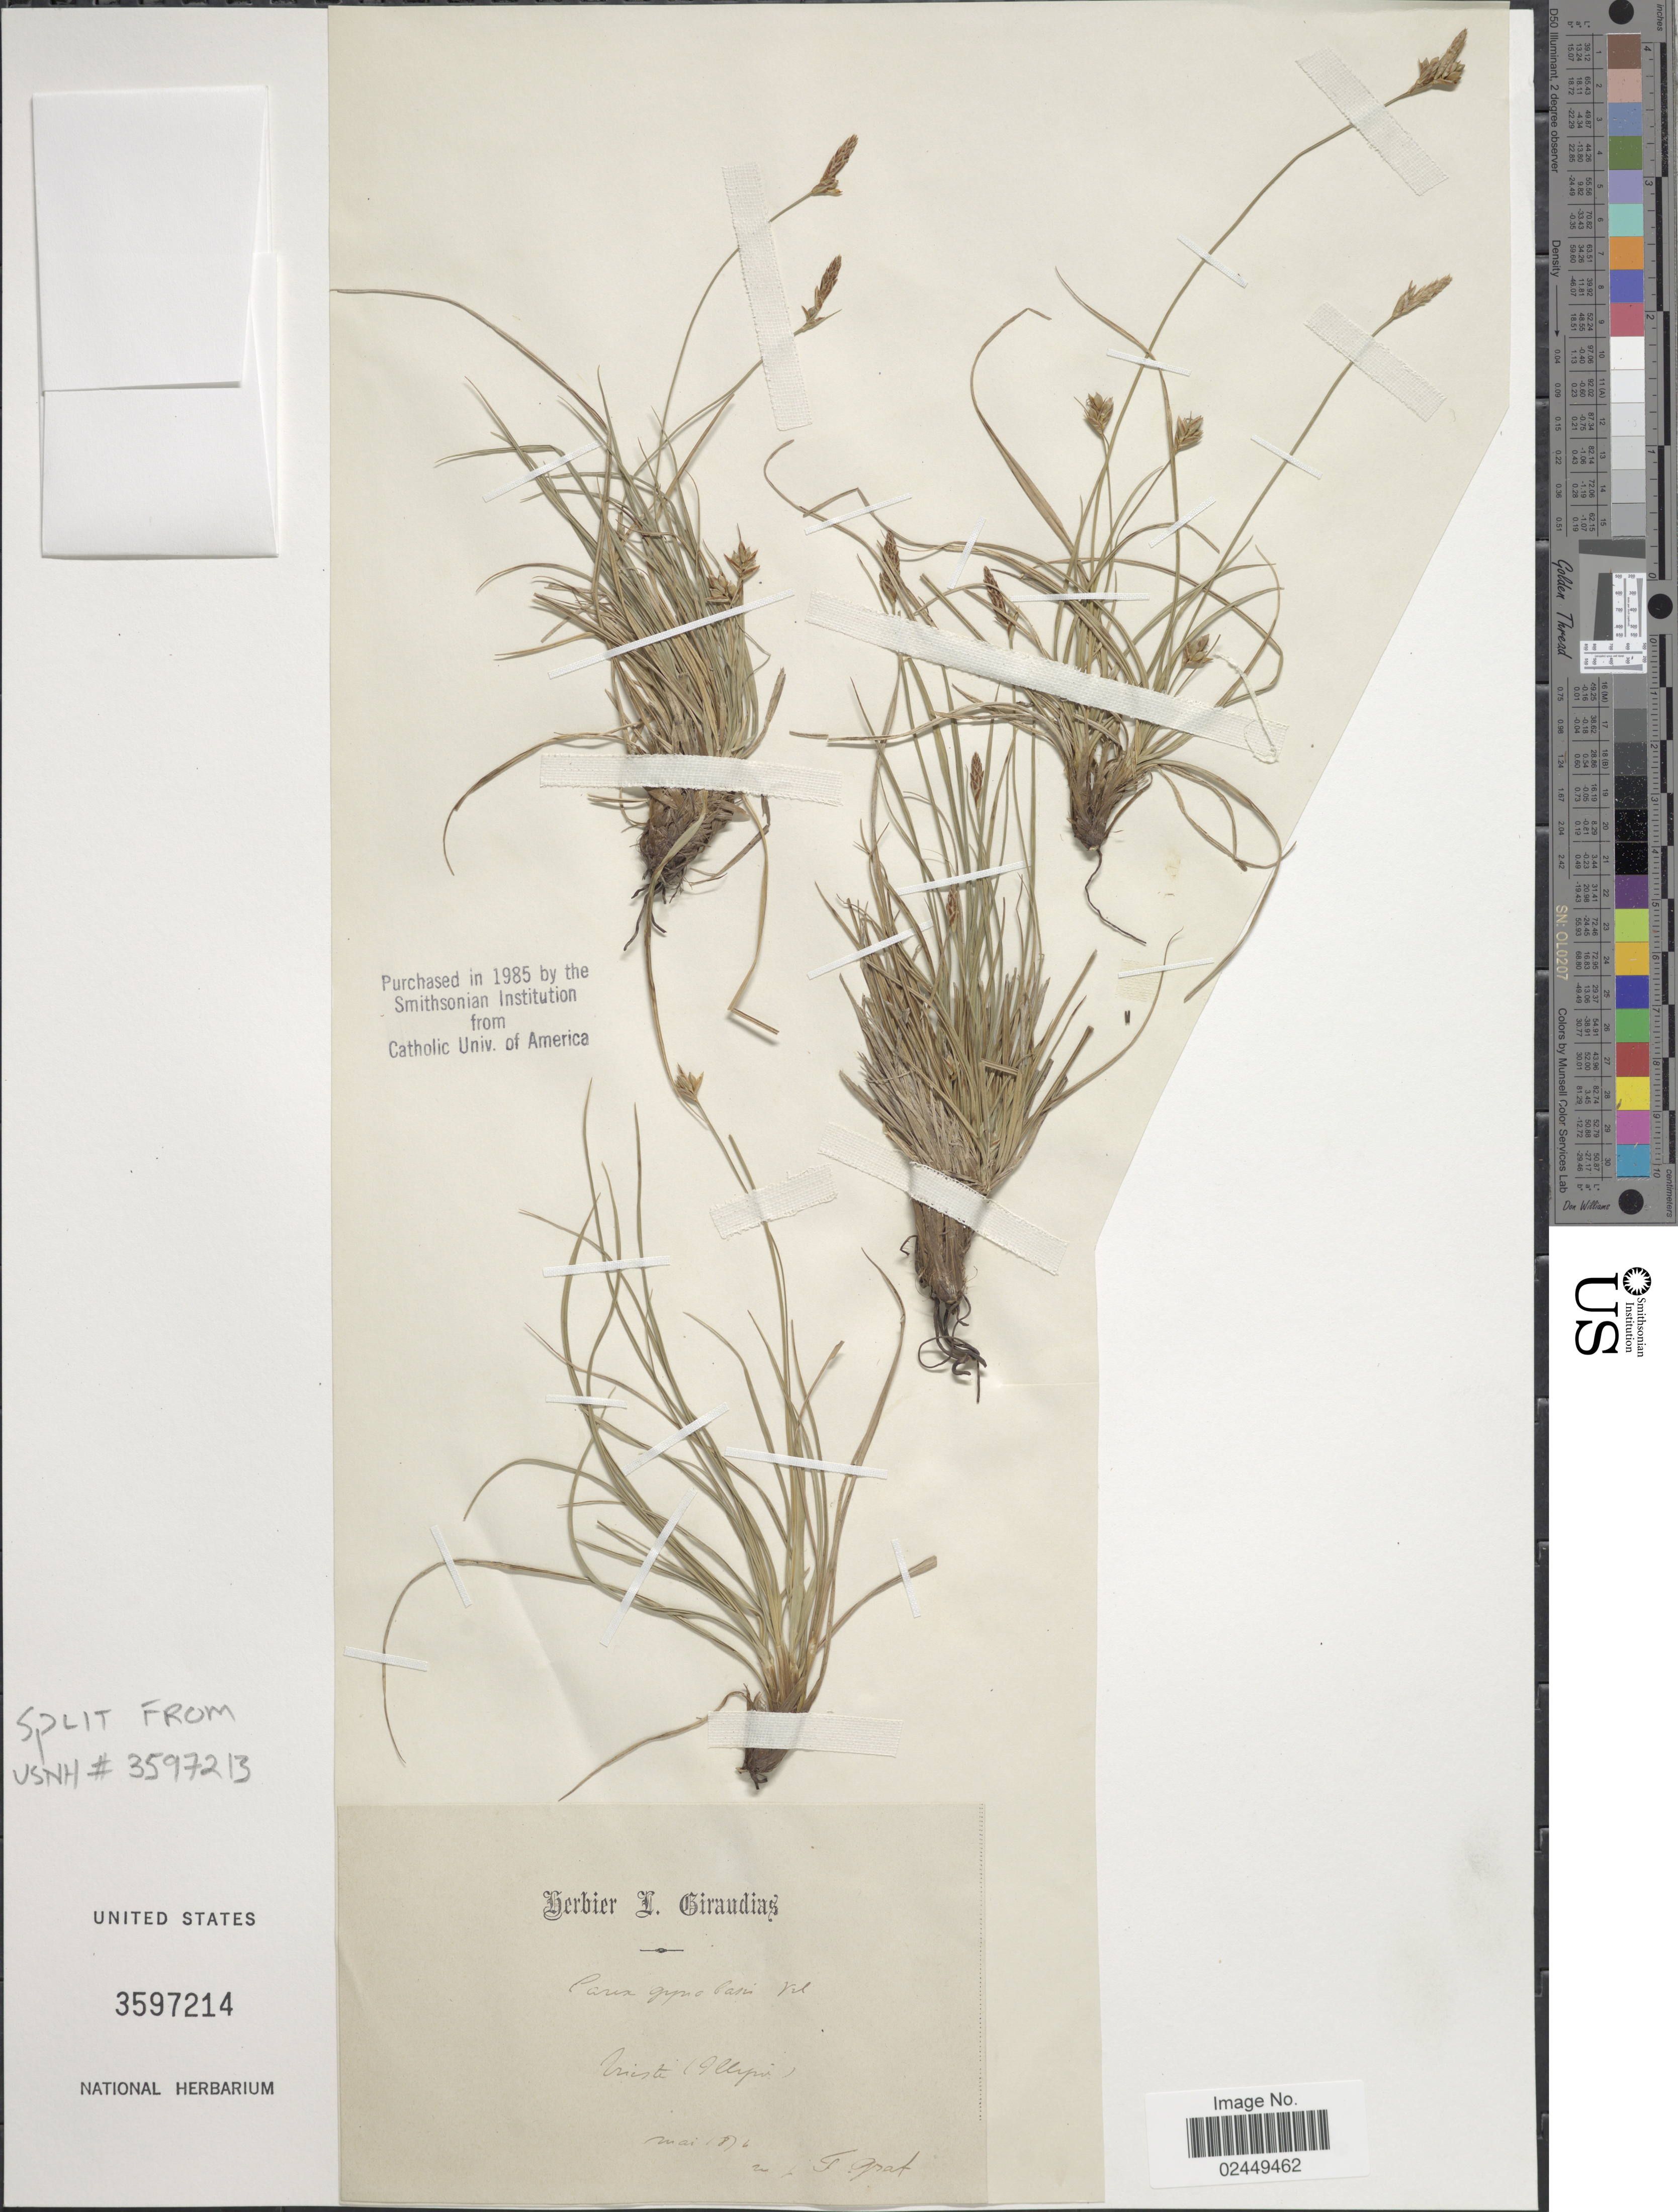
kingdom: Plantae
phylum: Tracheophyta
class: Liliopsida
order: Poales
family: Cyperaceae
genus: Carex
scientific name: Carex halleriana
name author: Asso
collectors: F. Grat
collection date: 1876-05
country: Italy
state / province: Friuli-Venezia Giulia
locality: Trieste (Illipi [interpreted])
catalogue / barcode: US 3597214